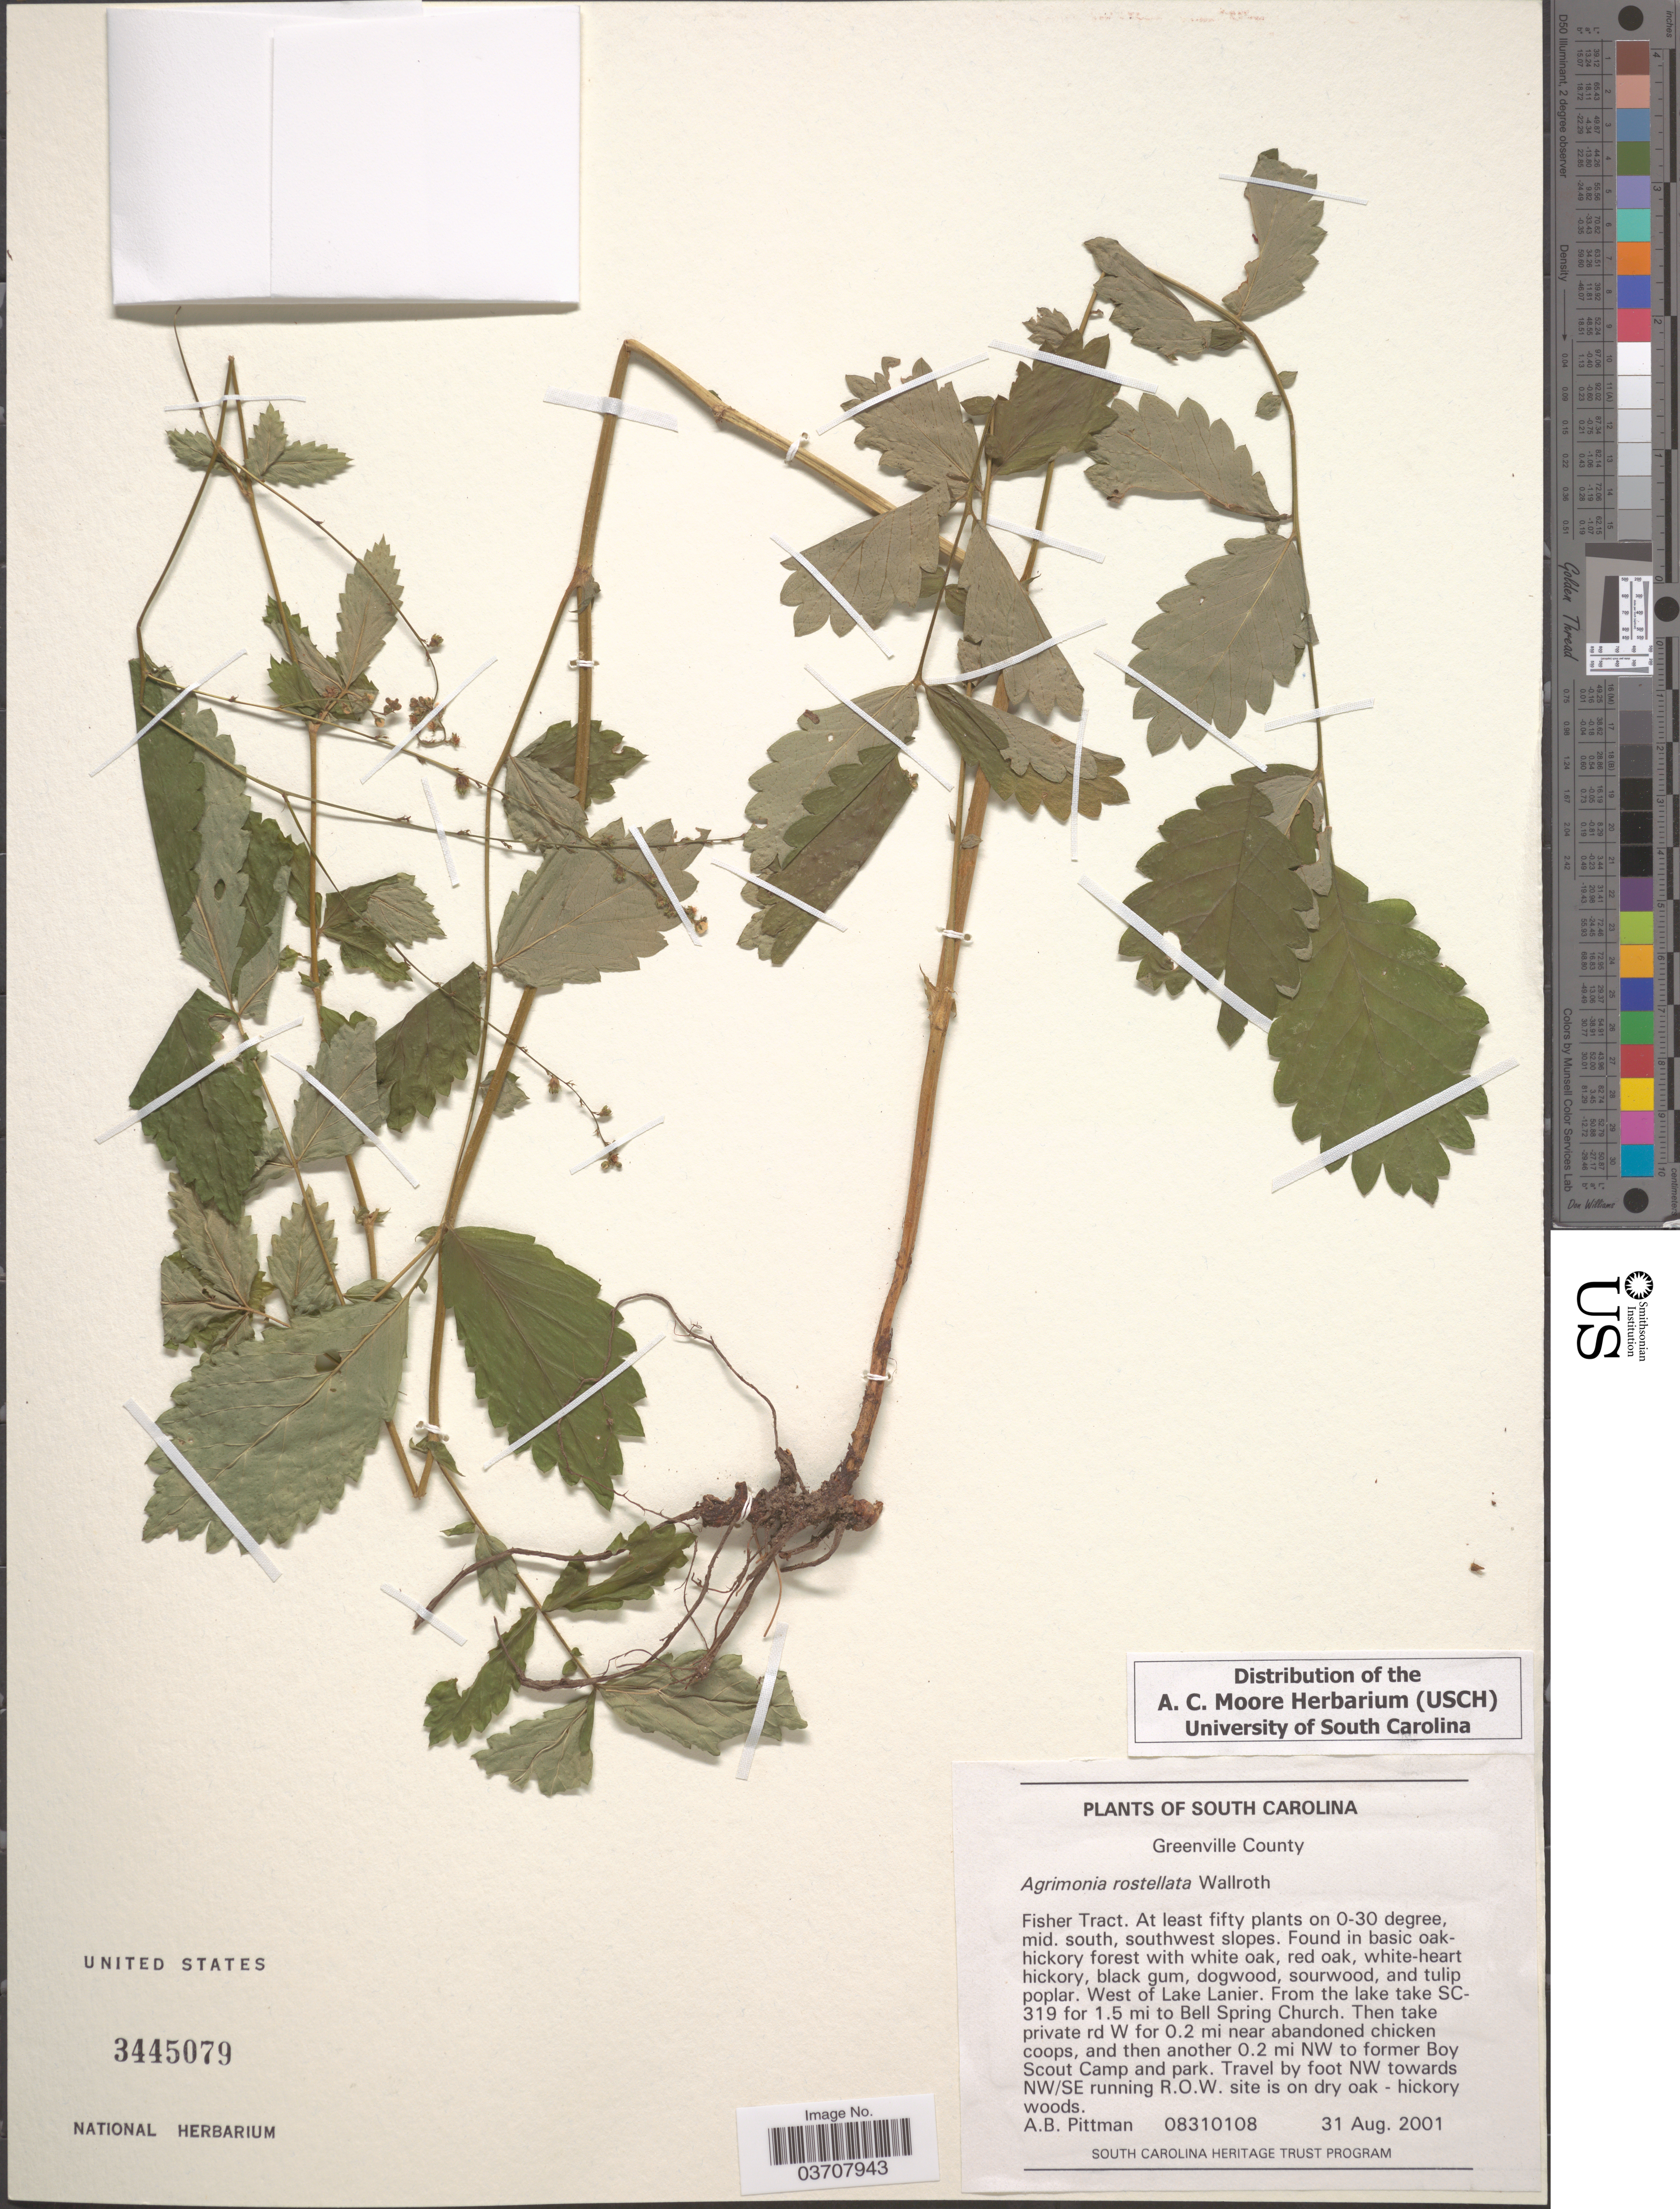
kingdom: Plantae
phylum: Tracheophyta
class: Magnoliopsida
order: Rosales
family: Rosaceae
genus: Agrimonia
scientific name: Agrimonia rostellata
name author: Wallr.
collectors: A. B. Pittman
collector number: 08310108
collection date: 2001-08-31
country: United States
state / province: South Carolina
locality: Greenville County. Fisher Tract. At least fifty plants on 0-30 degree, mid. south, southwest slopes. West of Lake Lanier. From the lake take SC-319 for 1.5 mi to Bell Spring Church. Then take private rd W for 0.2 mi near abandoned chicken coops, and then another 0.2 mi NW to former Boy Scout Camp and park. Travel by foot NW towards NW/SE running R.O.W. site is on dry oak - hickory woods.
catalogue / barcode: US 3445079